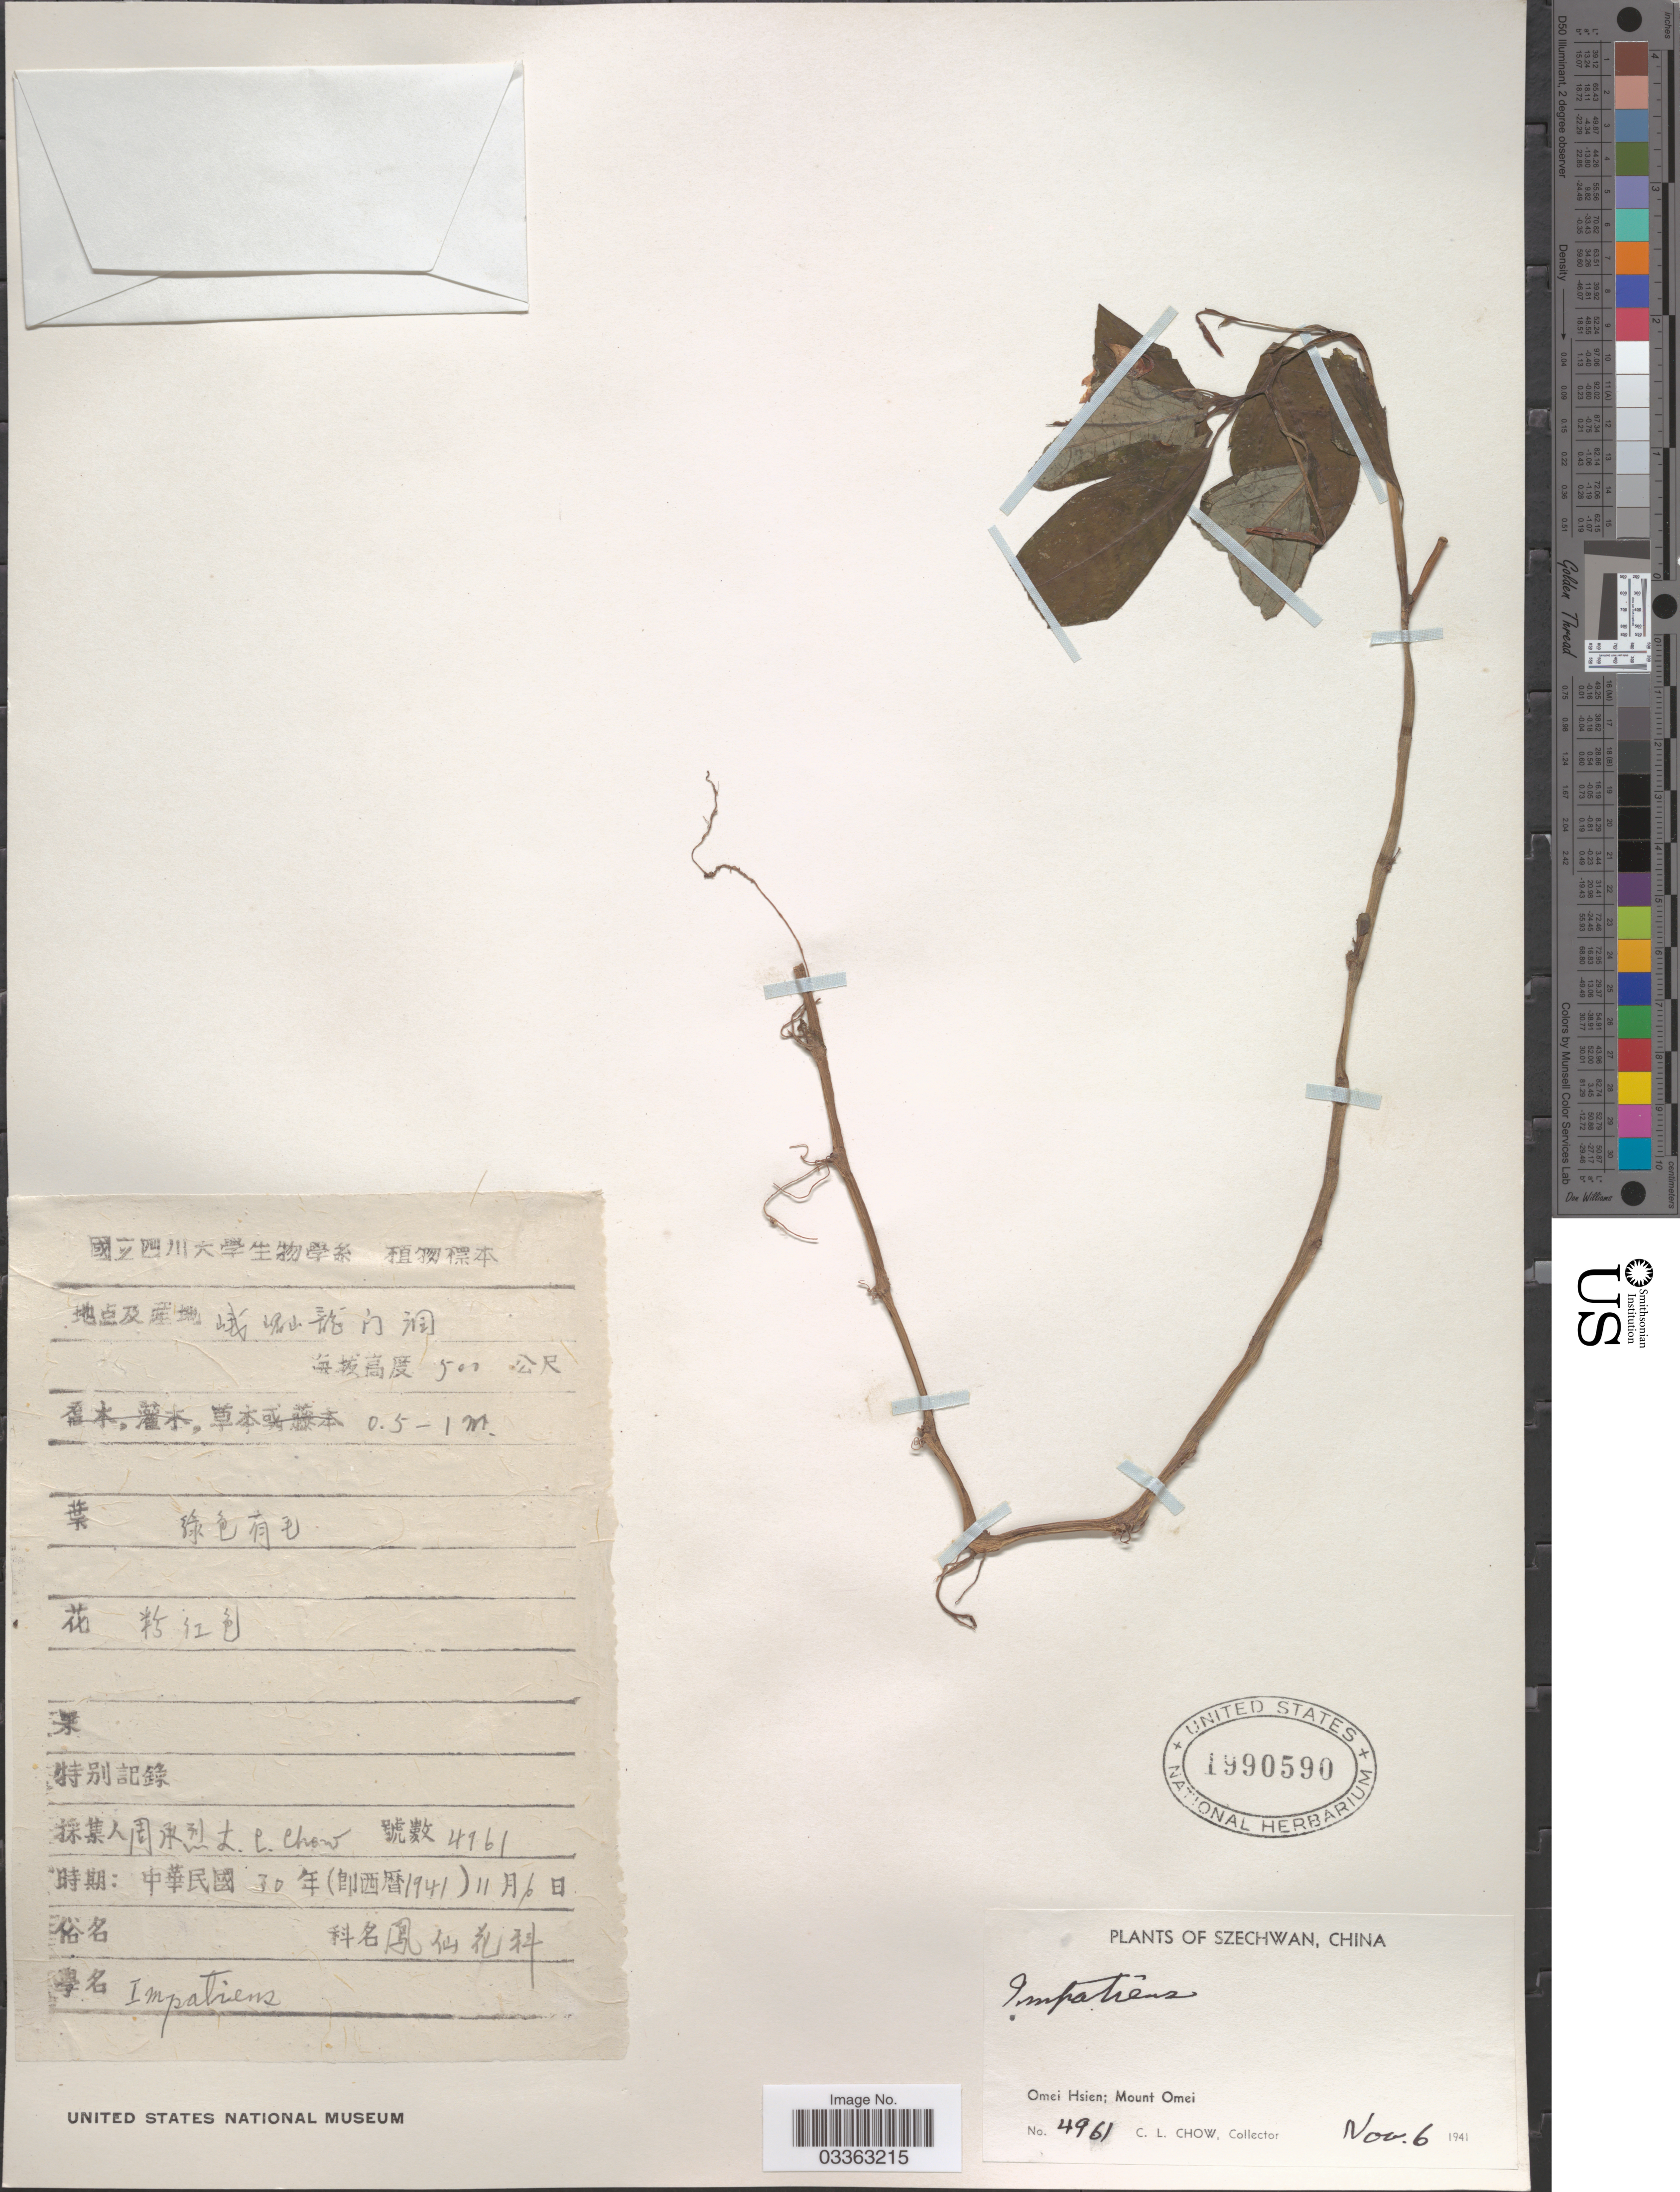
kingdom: Plantae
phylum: Tracheophyta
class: Magnoliopsida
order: Ericales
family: Balsaminaceae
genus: Impatiens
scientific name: Impatiens sp.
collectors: C. Chow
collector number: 4961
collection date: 1941-11-06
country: China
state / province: Sichuan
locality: Szechwan. X. Omei Hsien; Mount Omei.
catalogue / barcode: US 1990590